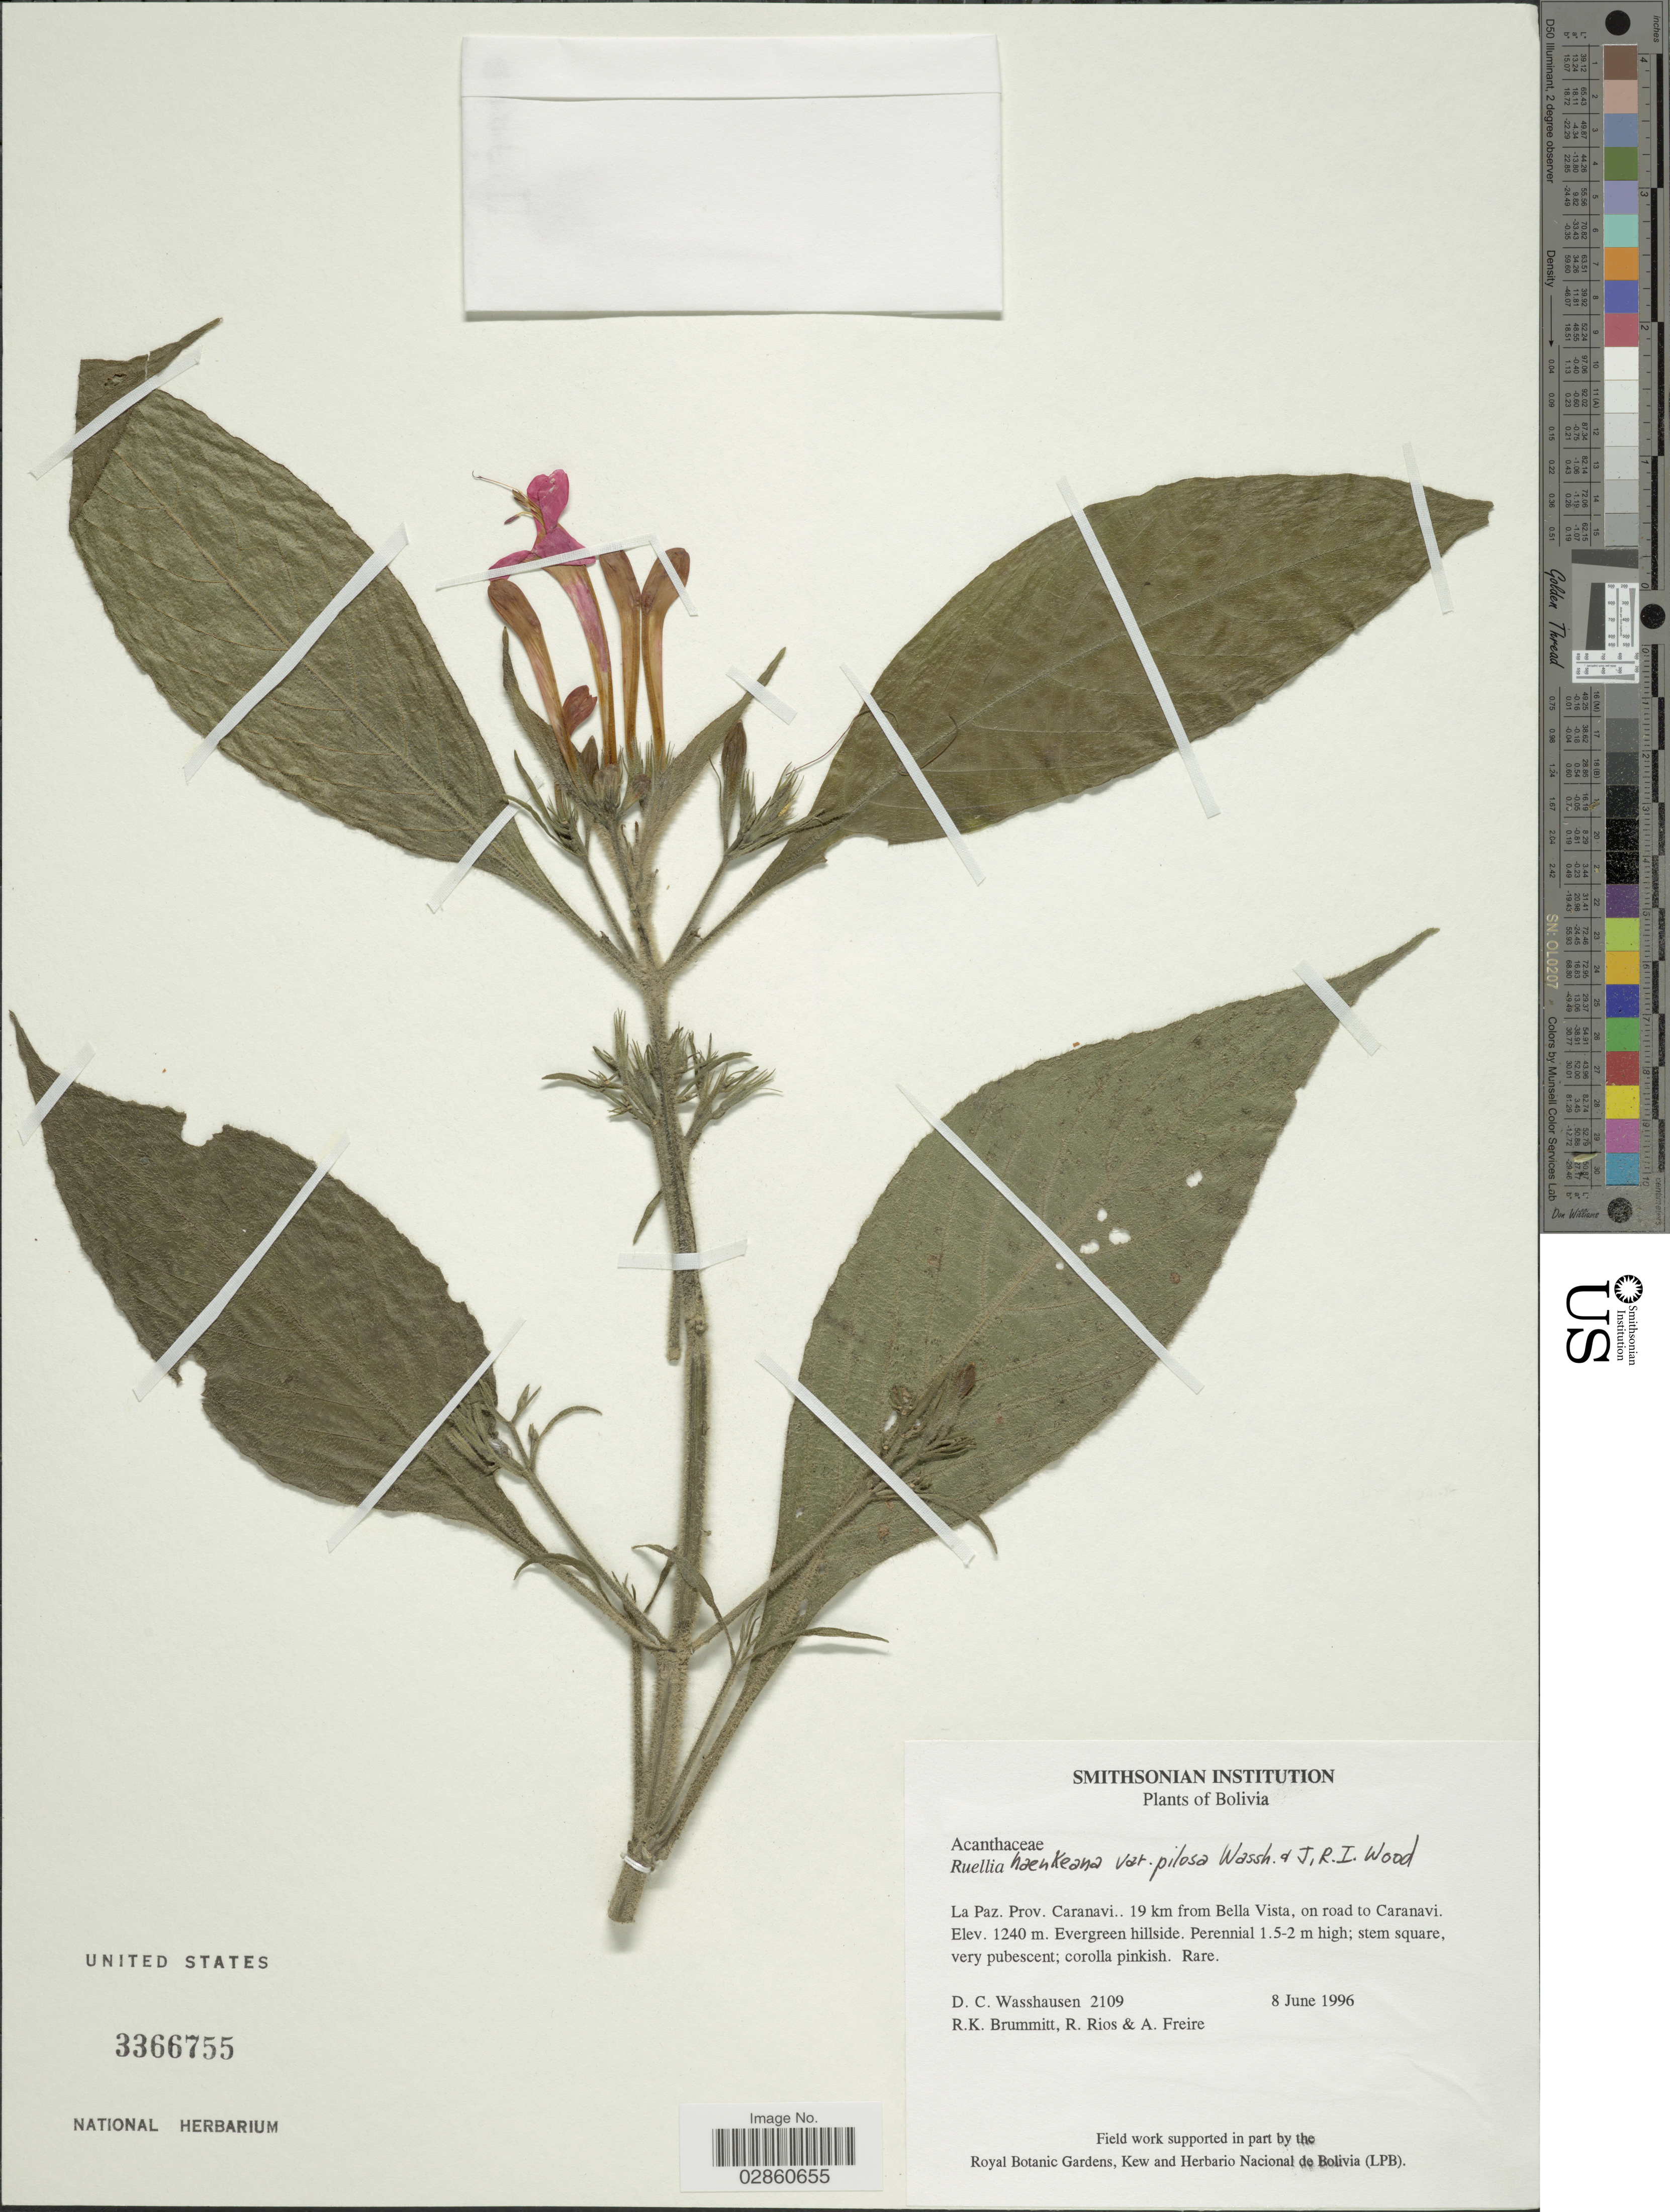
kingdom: Plantae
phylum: Tracheophyta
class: Magnoliopsida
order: Lamiales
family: Acanthaceae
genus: Ruellia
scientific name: Ruellia haenkeana var. pilosa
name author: Wassh. & J.R.I. Wood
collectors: D. C. Wasshausen, R. K. Brummitt, R. Rios & A. Freire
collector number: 2109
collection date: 1996-06-08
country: Bolivia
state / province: La Paz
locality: La Paz. Prov. Caranavi. 19 km from Bella Vista, on road to Caranavi.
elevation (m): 1240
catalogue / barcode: US 3366755